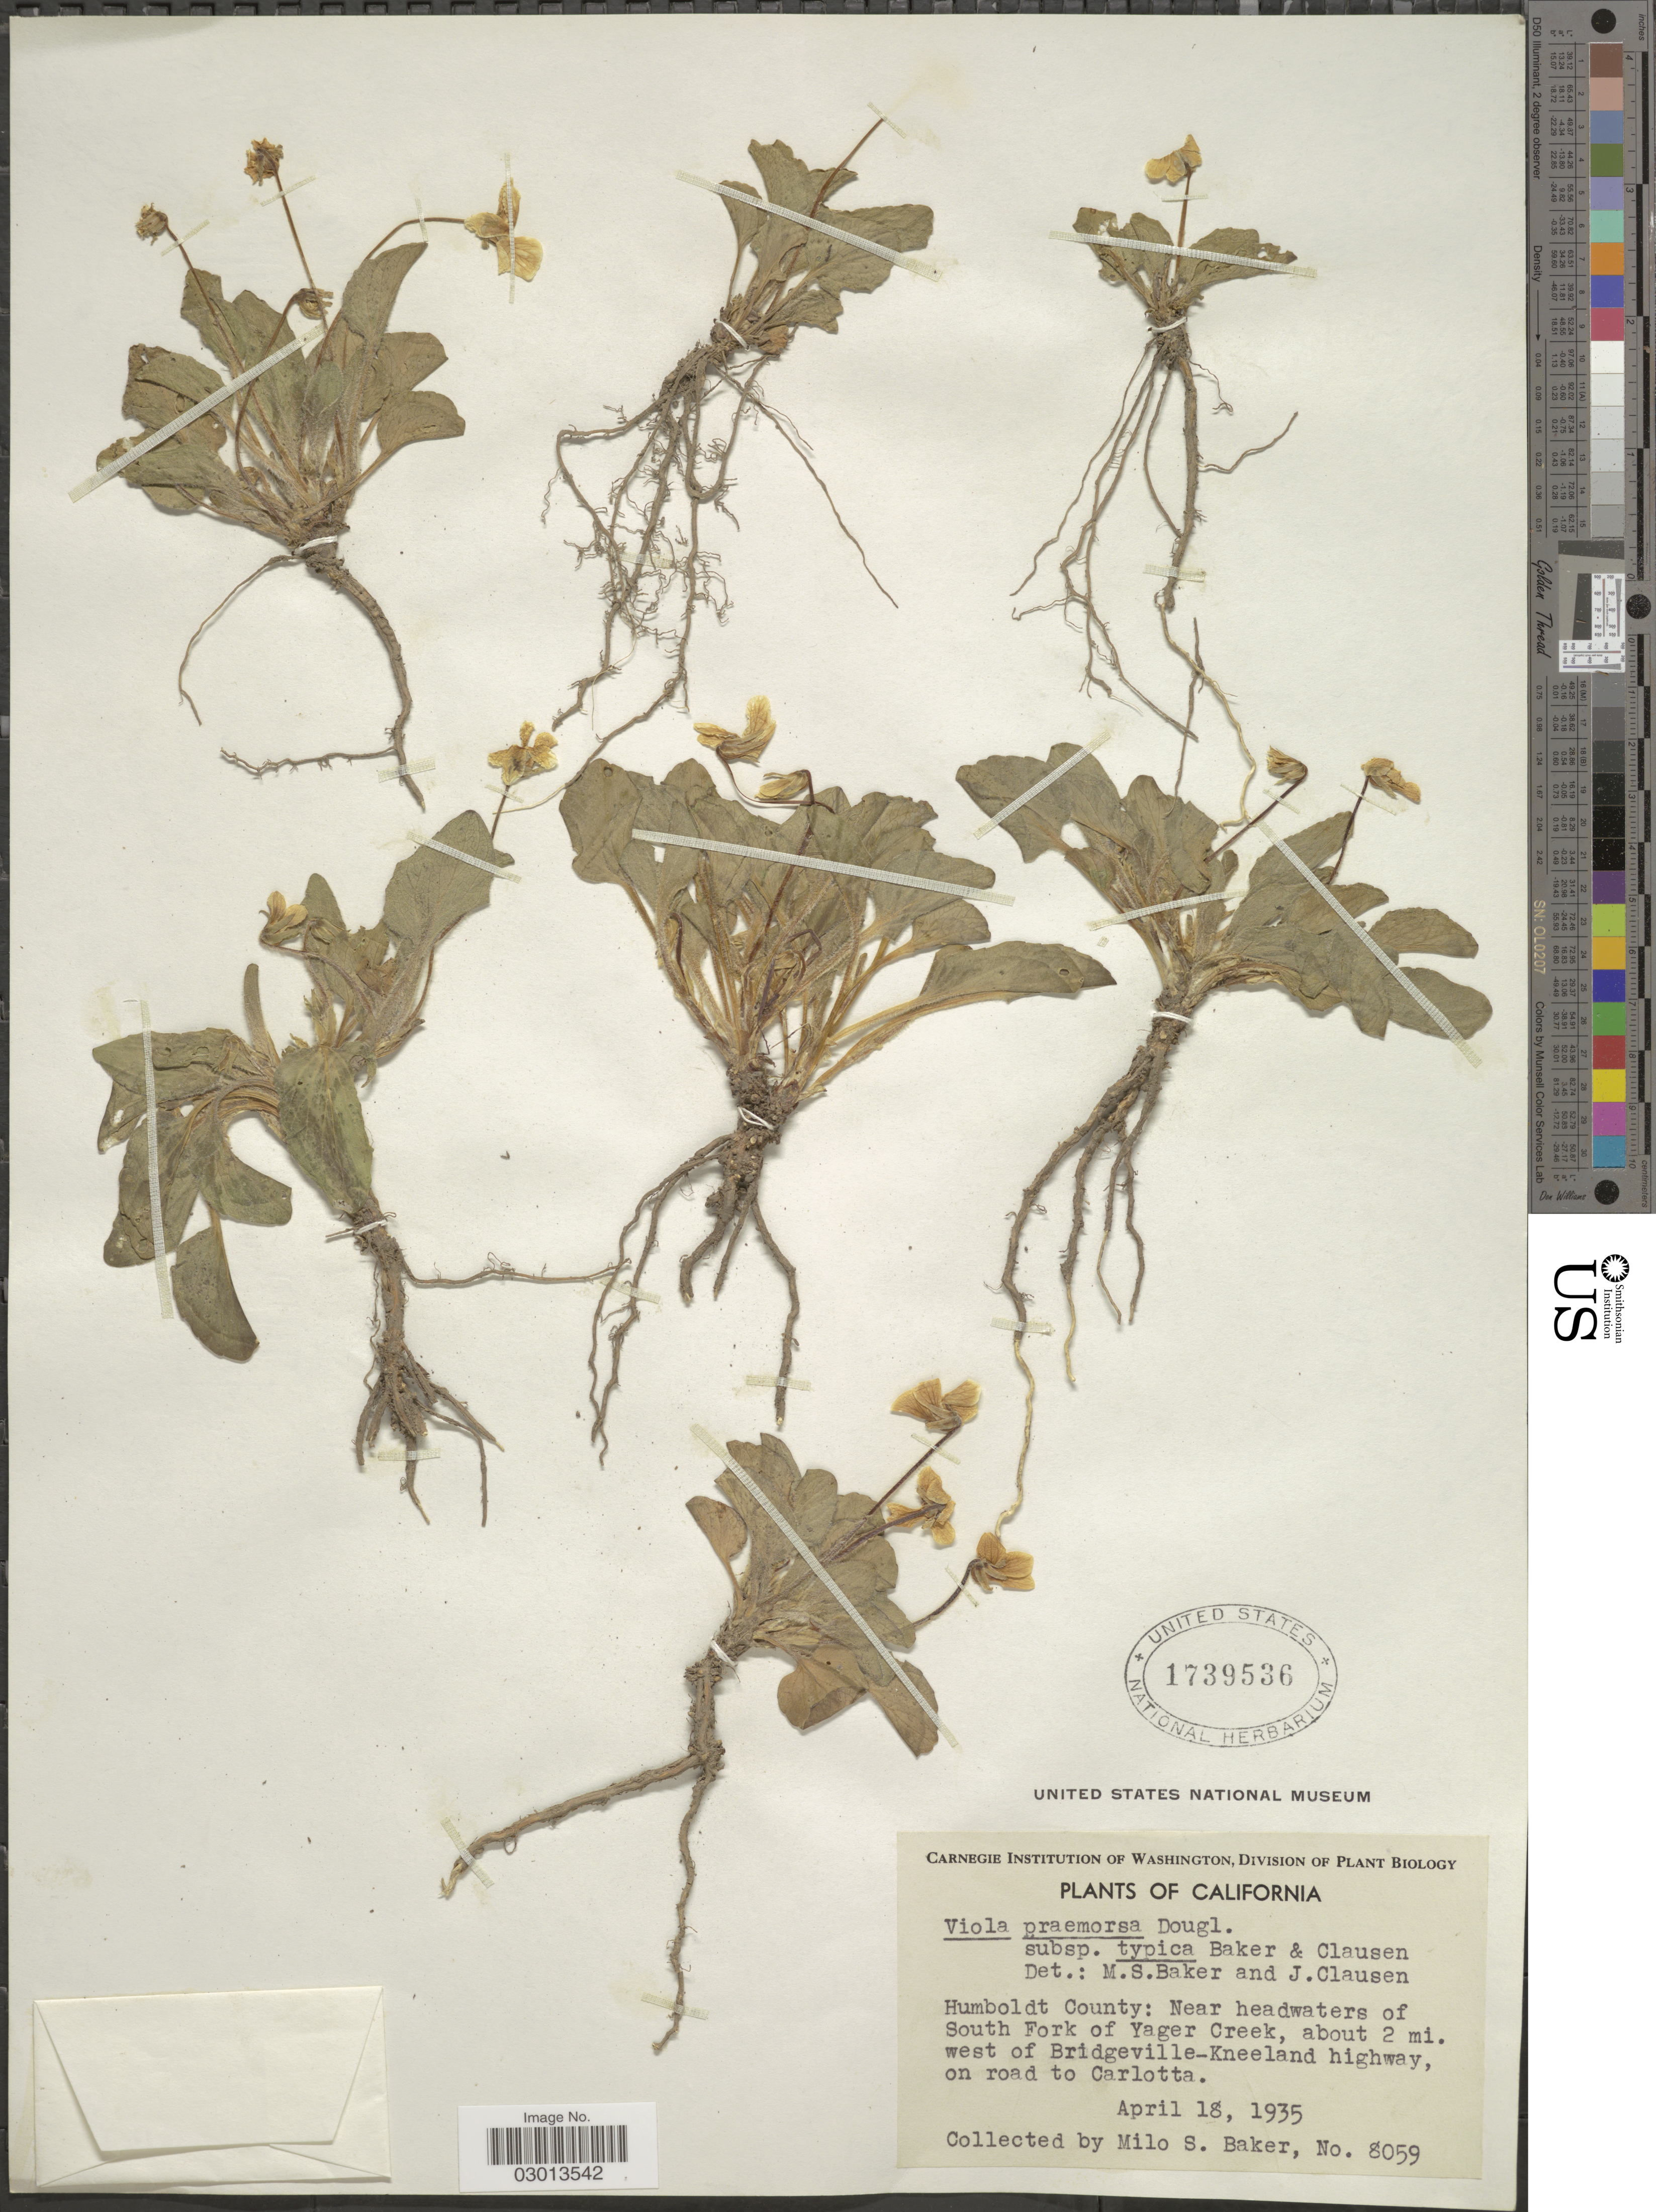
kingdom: Plantae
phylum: Tracheophyta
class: Magnoliopsida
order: Malpighiales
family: Violaceae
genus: Viola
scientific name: Viola praemorsa subsp. praemorsa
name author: Douglas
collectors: M. S. Baker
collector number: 8059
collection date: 1935-04-18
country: United States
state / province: California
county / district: Humboldt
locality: Humboldt County: Near headwaters of South Fork of Yager Creek, about 2 mi. west of Bridgeville-Kneeland Highway, on road to Carlotta.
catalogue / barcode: US 1739536